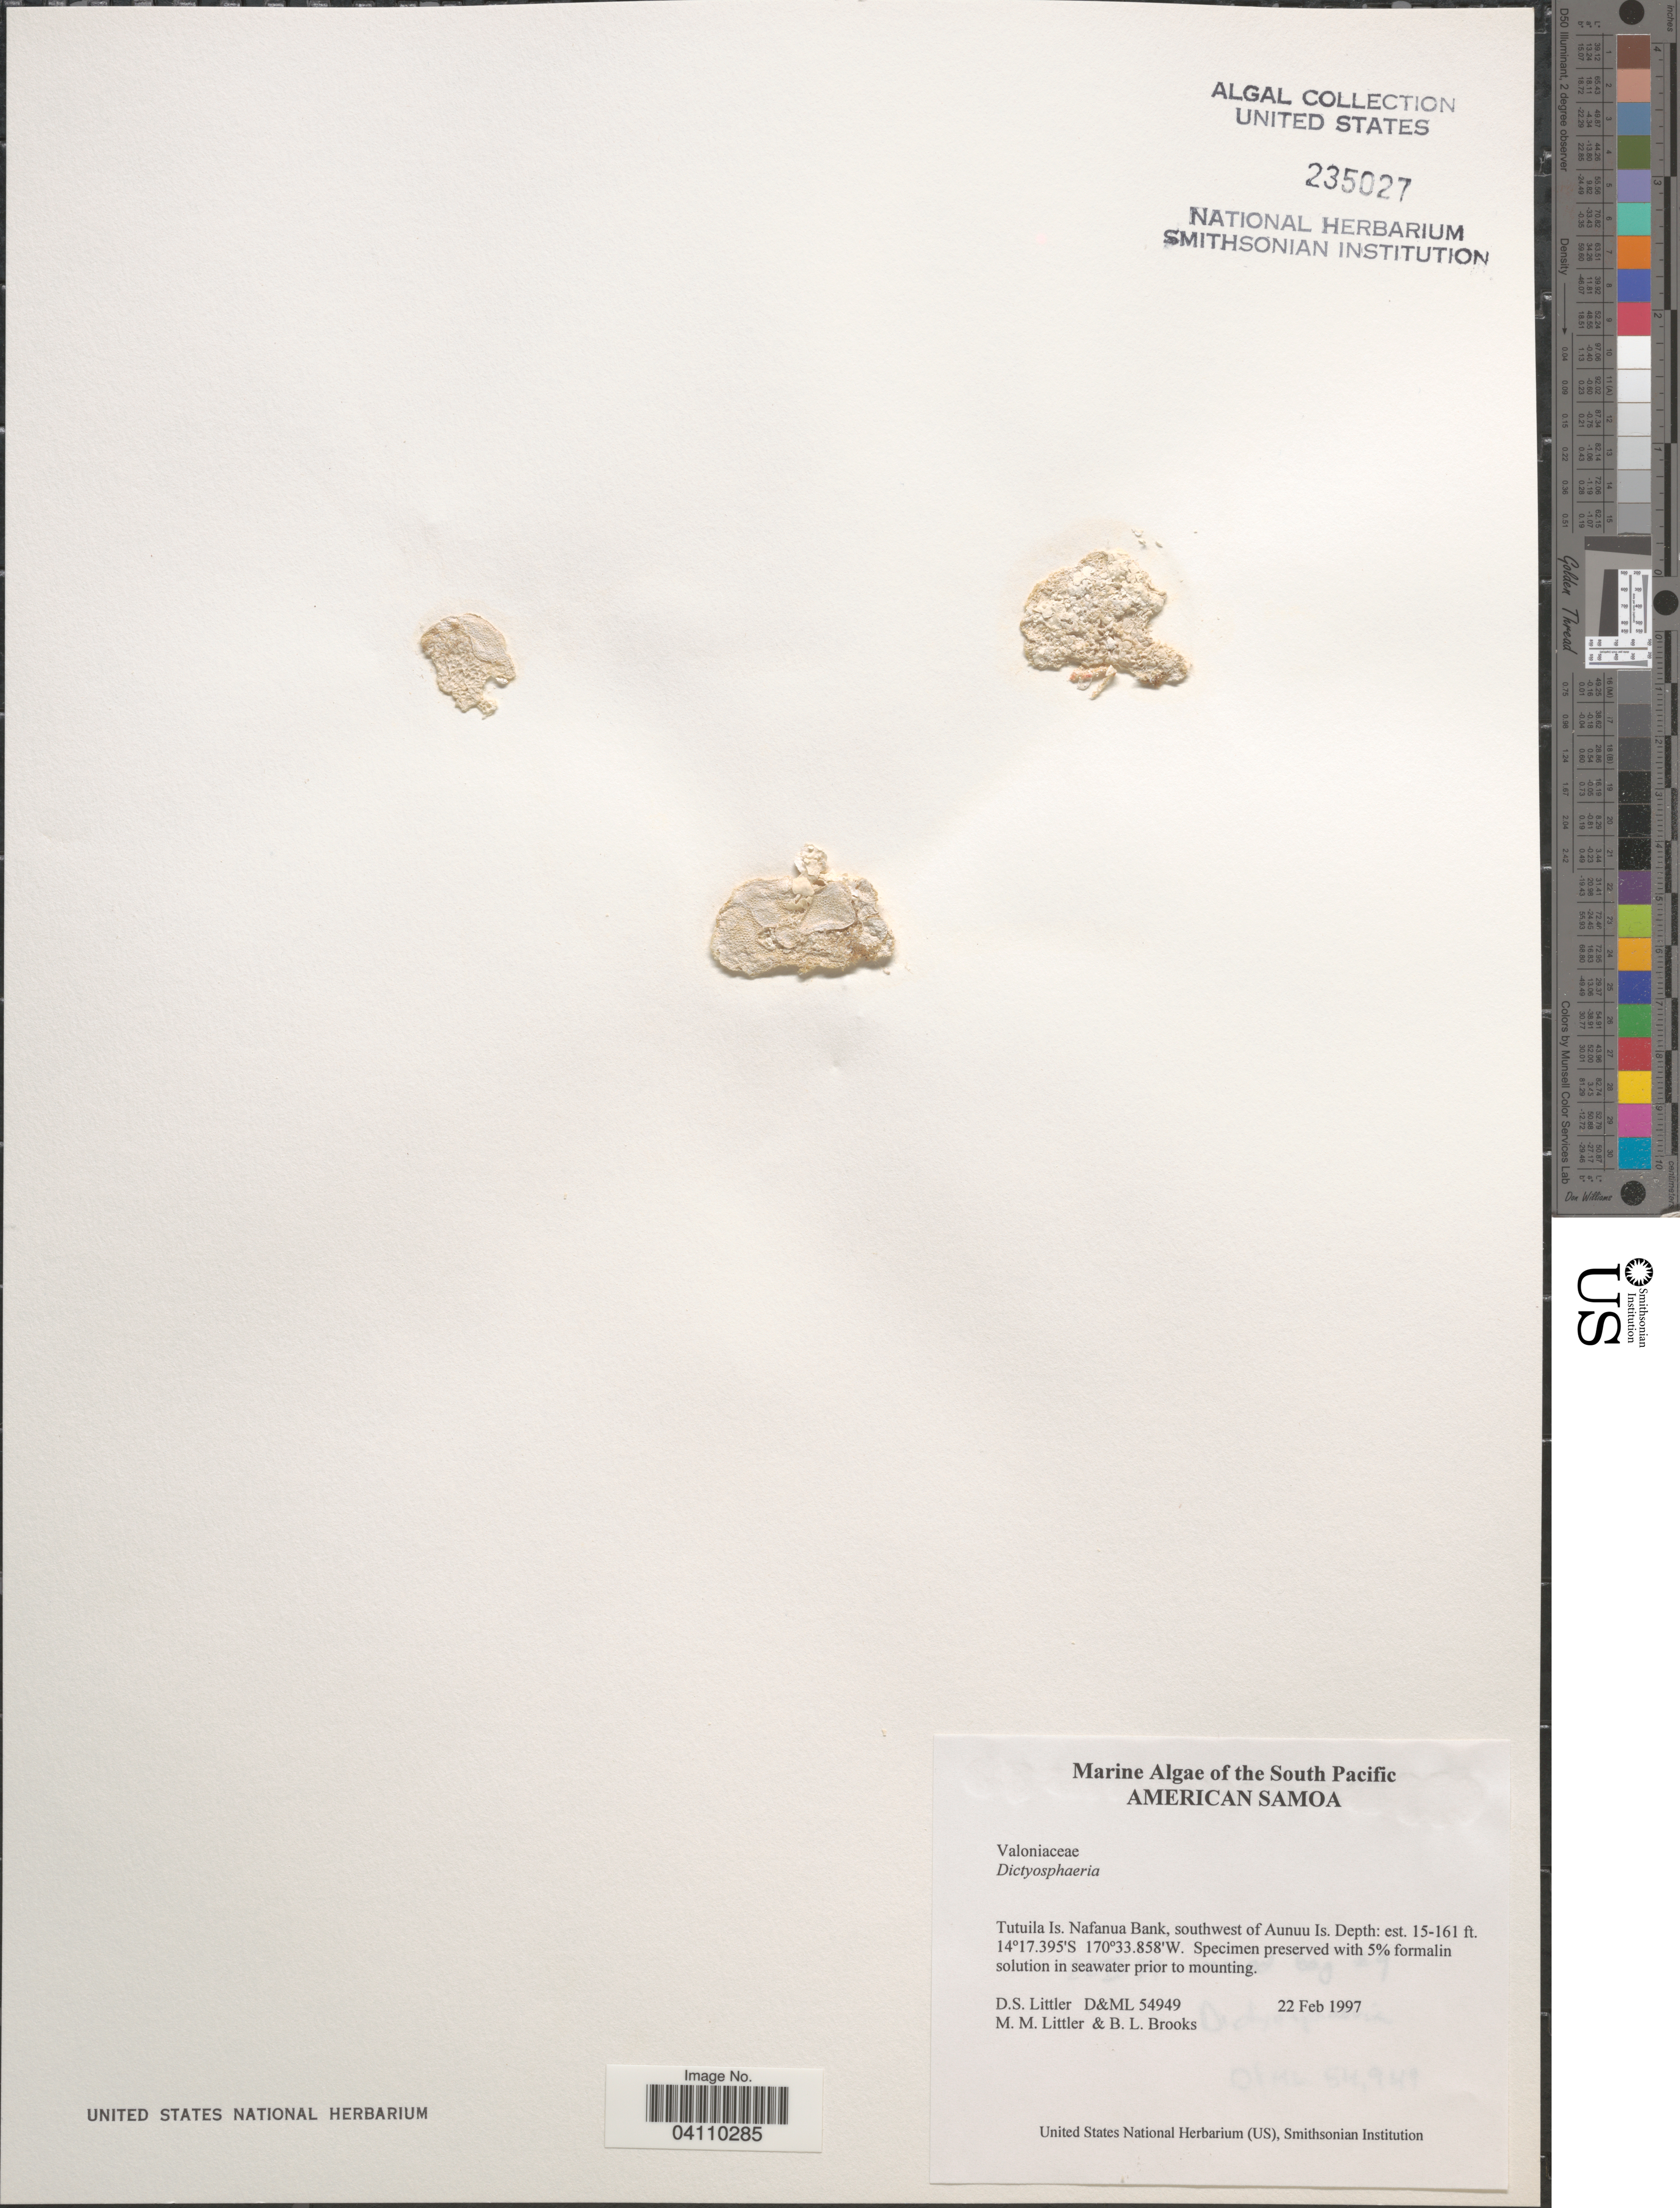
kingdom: Plantae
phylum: Chlorophyta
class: Ulvophyceae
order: Siphonocladales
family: Siphonocladaceae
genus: Dictyosphaeria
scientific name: Dictyosphaeria sp.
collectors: D. S. Littler & B. Brooks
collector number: D&ML54949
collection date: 1997-02-22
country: American Samoa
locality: The South Pacific. Tutuila Is. Nafanua Bank, southwest of Aunuu Is.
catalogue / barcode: US 235027